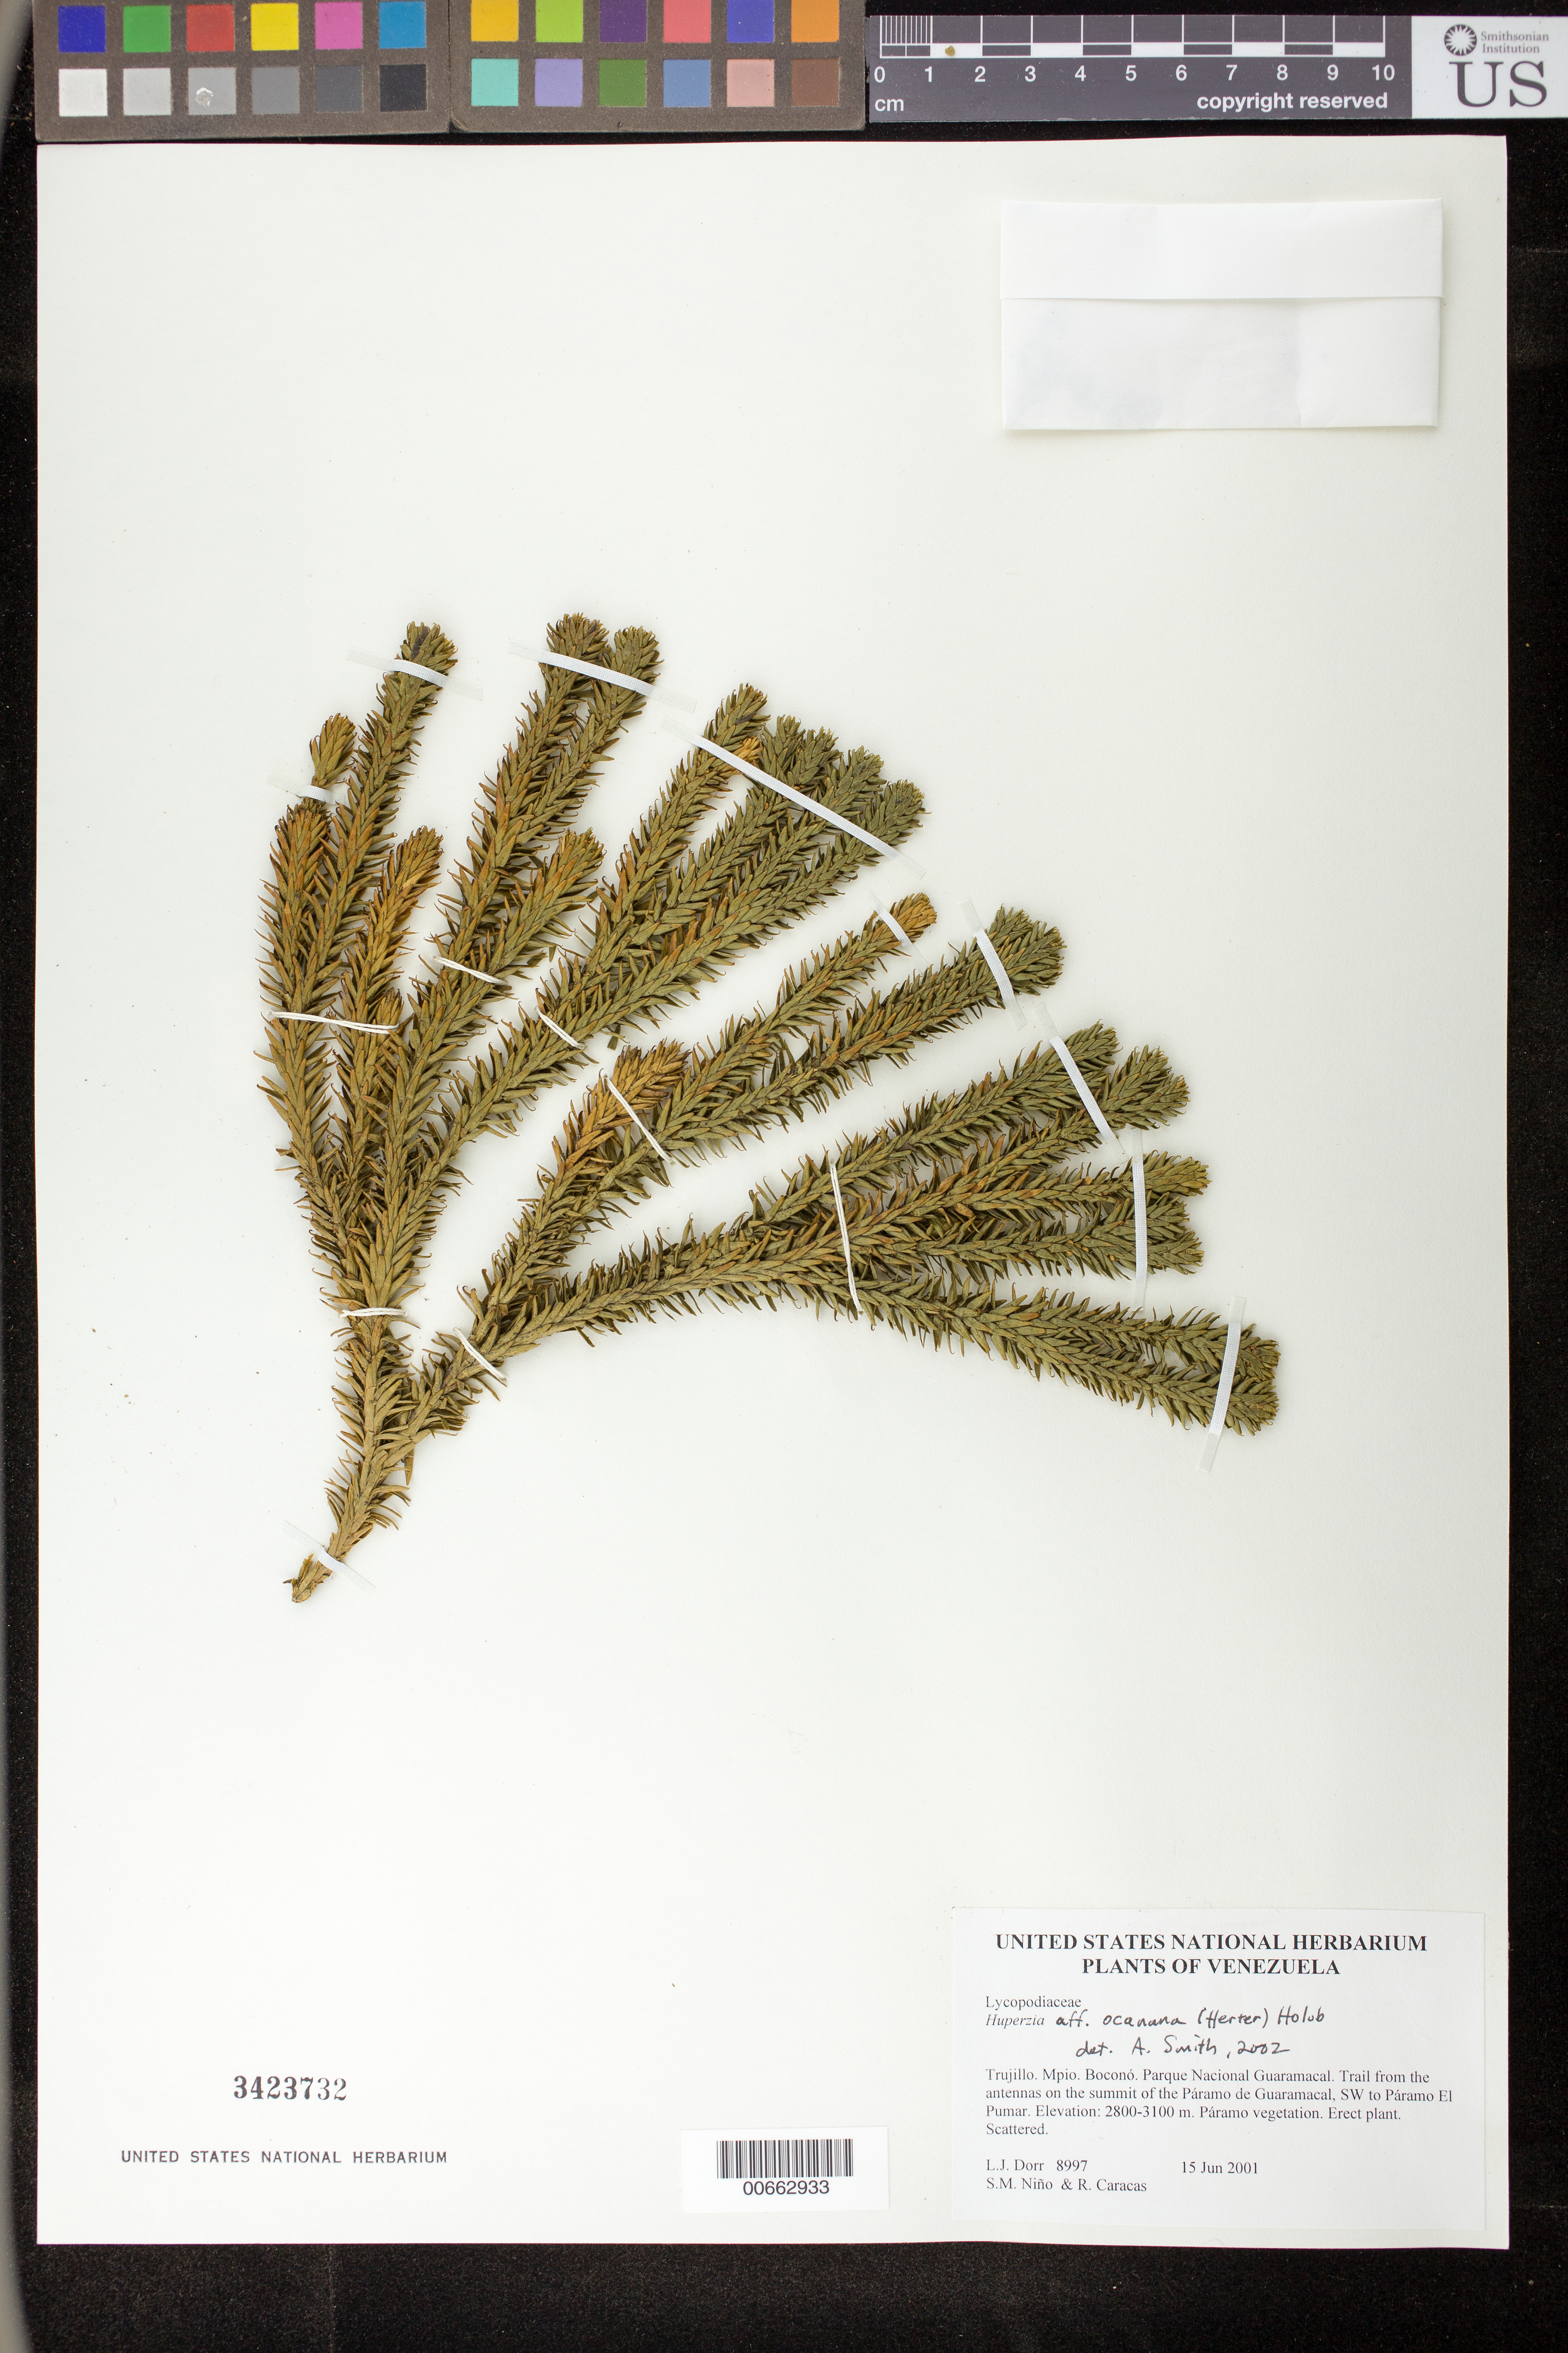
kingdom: Plantae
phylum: Tracheophyta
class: Lycopodiopsida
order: Lycopodiales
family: Lycopodiaceae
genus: Phlegmariurus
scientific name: Phlegmariurus ocananus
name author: (Herter) B. Øllg.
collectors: L. J. Dorr, S. M. Niño & R. Caracas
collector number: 8997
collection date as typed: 15 Jun 2001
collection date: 2001-06-15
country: Venezuela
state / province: Trujillo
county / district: Boconó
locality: Parque Nacional Guaramacal. Trail from the antennas on the summit of the Páramo de Guaramacal, SW to Páramo El Pumar.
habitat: Páramo vegetation.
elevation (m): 2800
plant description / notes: PORT, US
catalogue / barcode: US 3423732